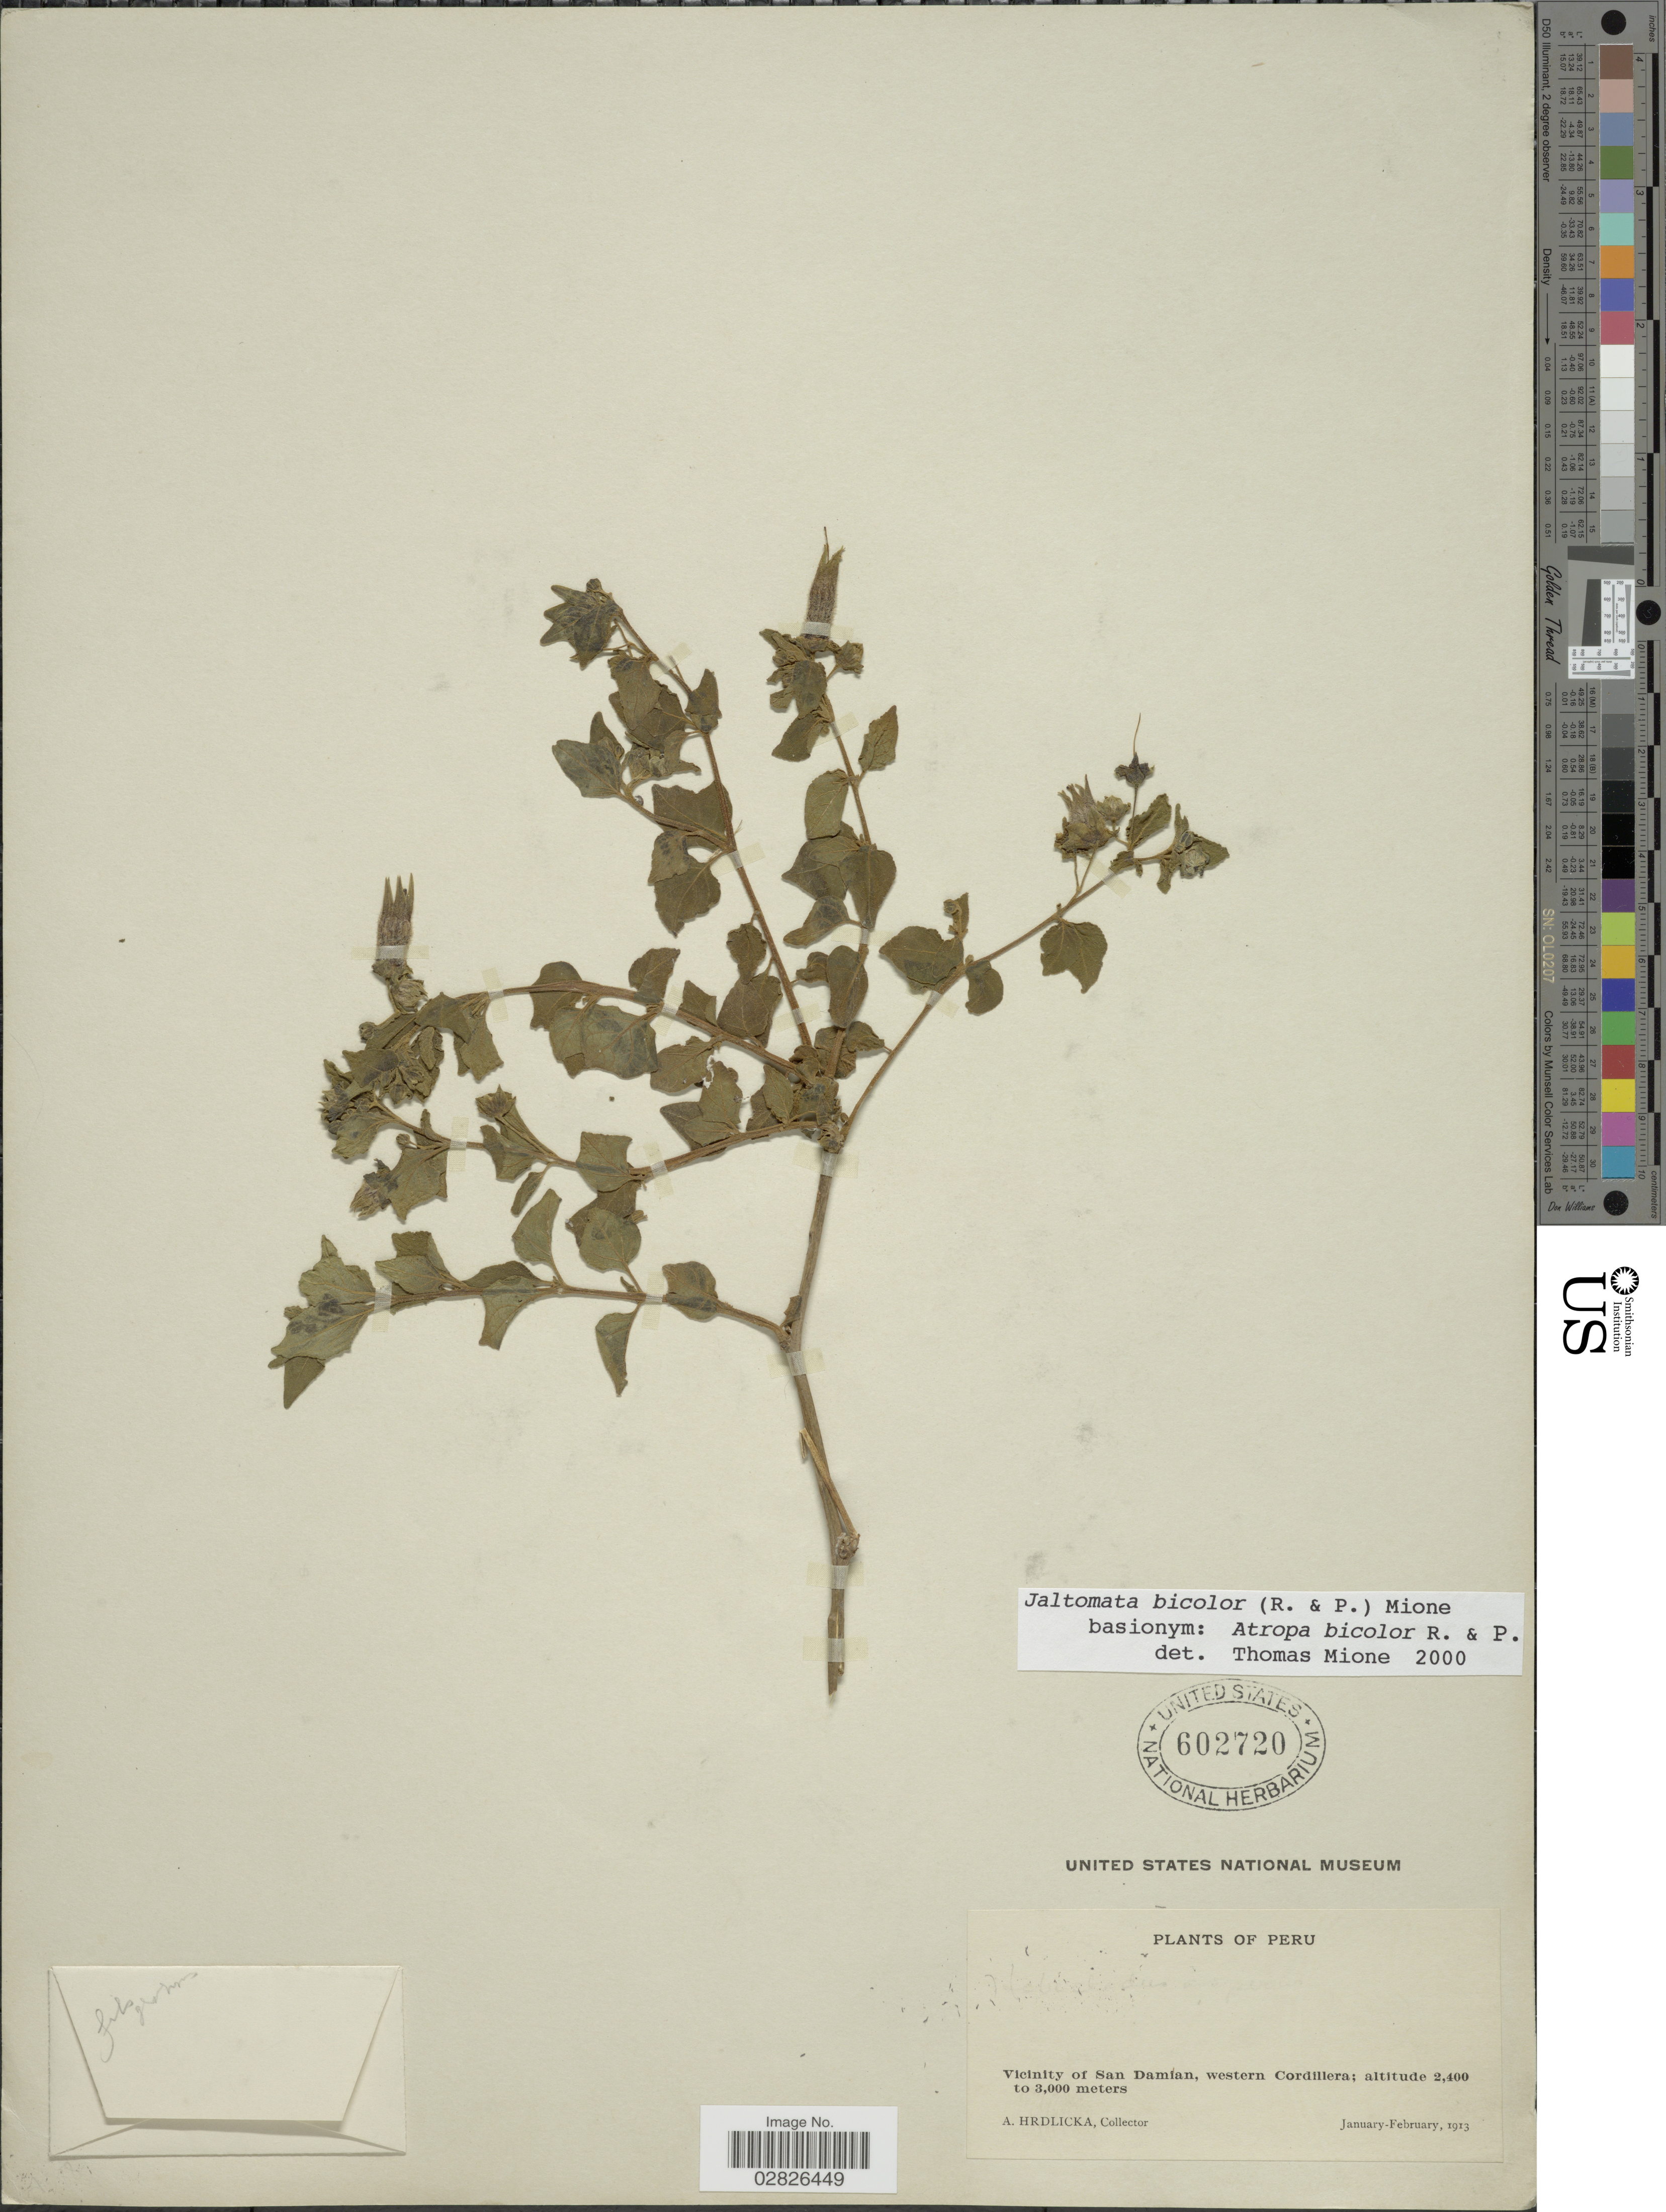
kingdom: Plantae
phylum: Tracheophyta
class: Magnoliopsida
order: Solanales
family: Solanaceae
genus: Jaltomata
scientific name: Jaltomata bicolor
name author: (Ruiz & Pav.) Mione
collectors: A. Hrdlicka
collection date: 1913-01/1913-02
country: Peru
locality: Vicinity of San Damian, western Cordillera.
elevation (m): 2400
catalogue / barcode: US 602720